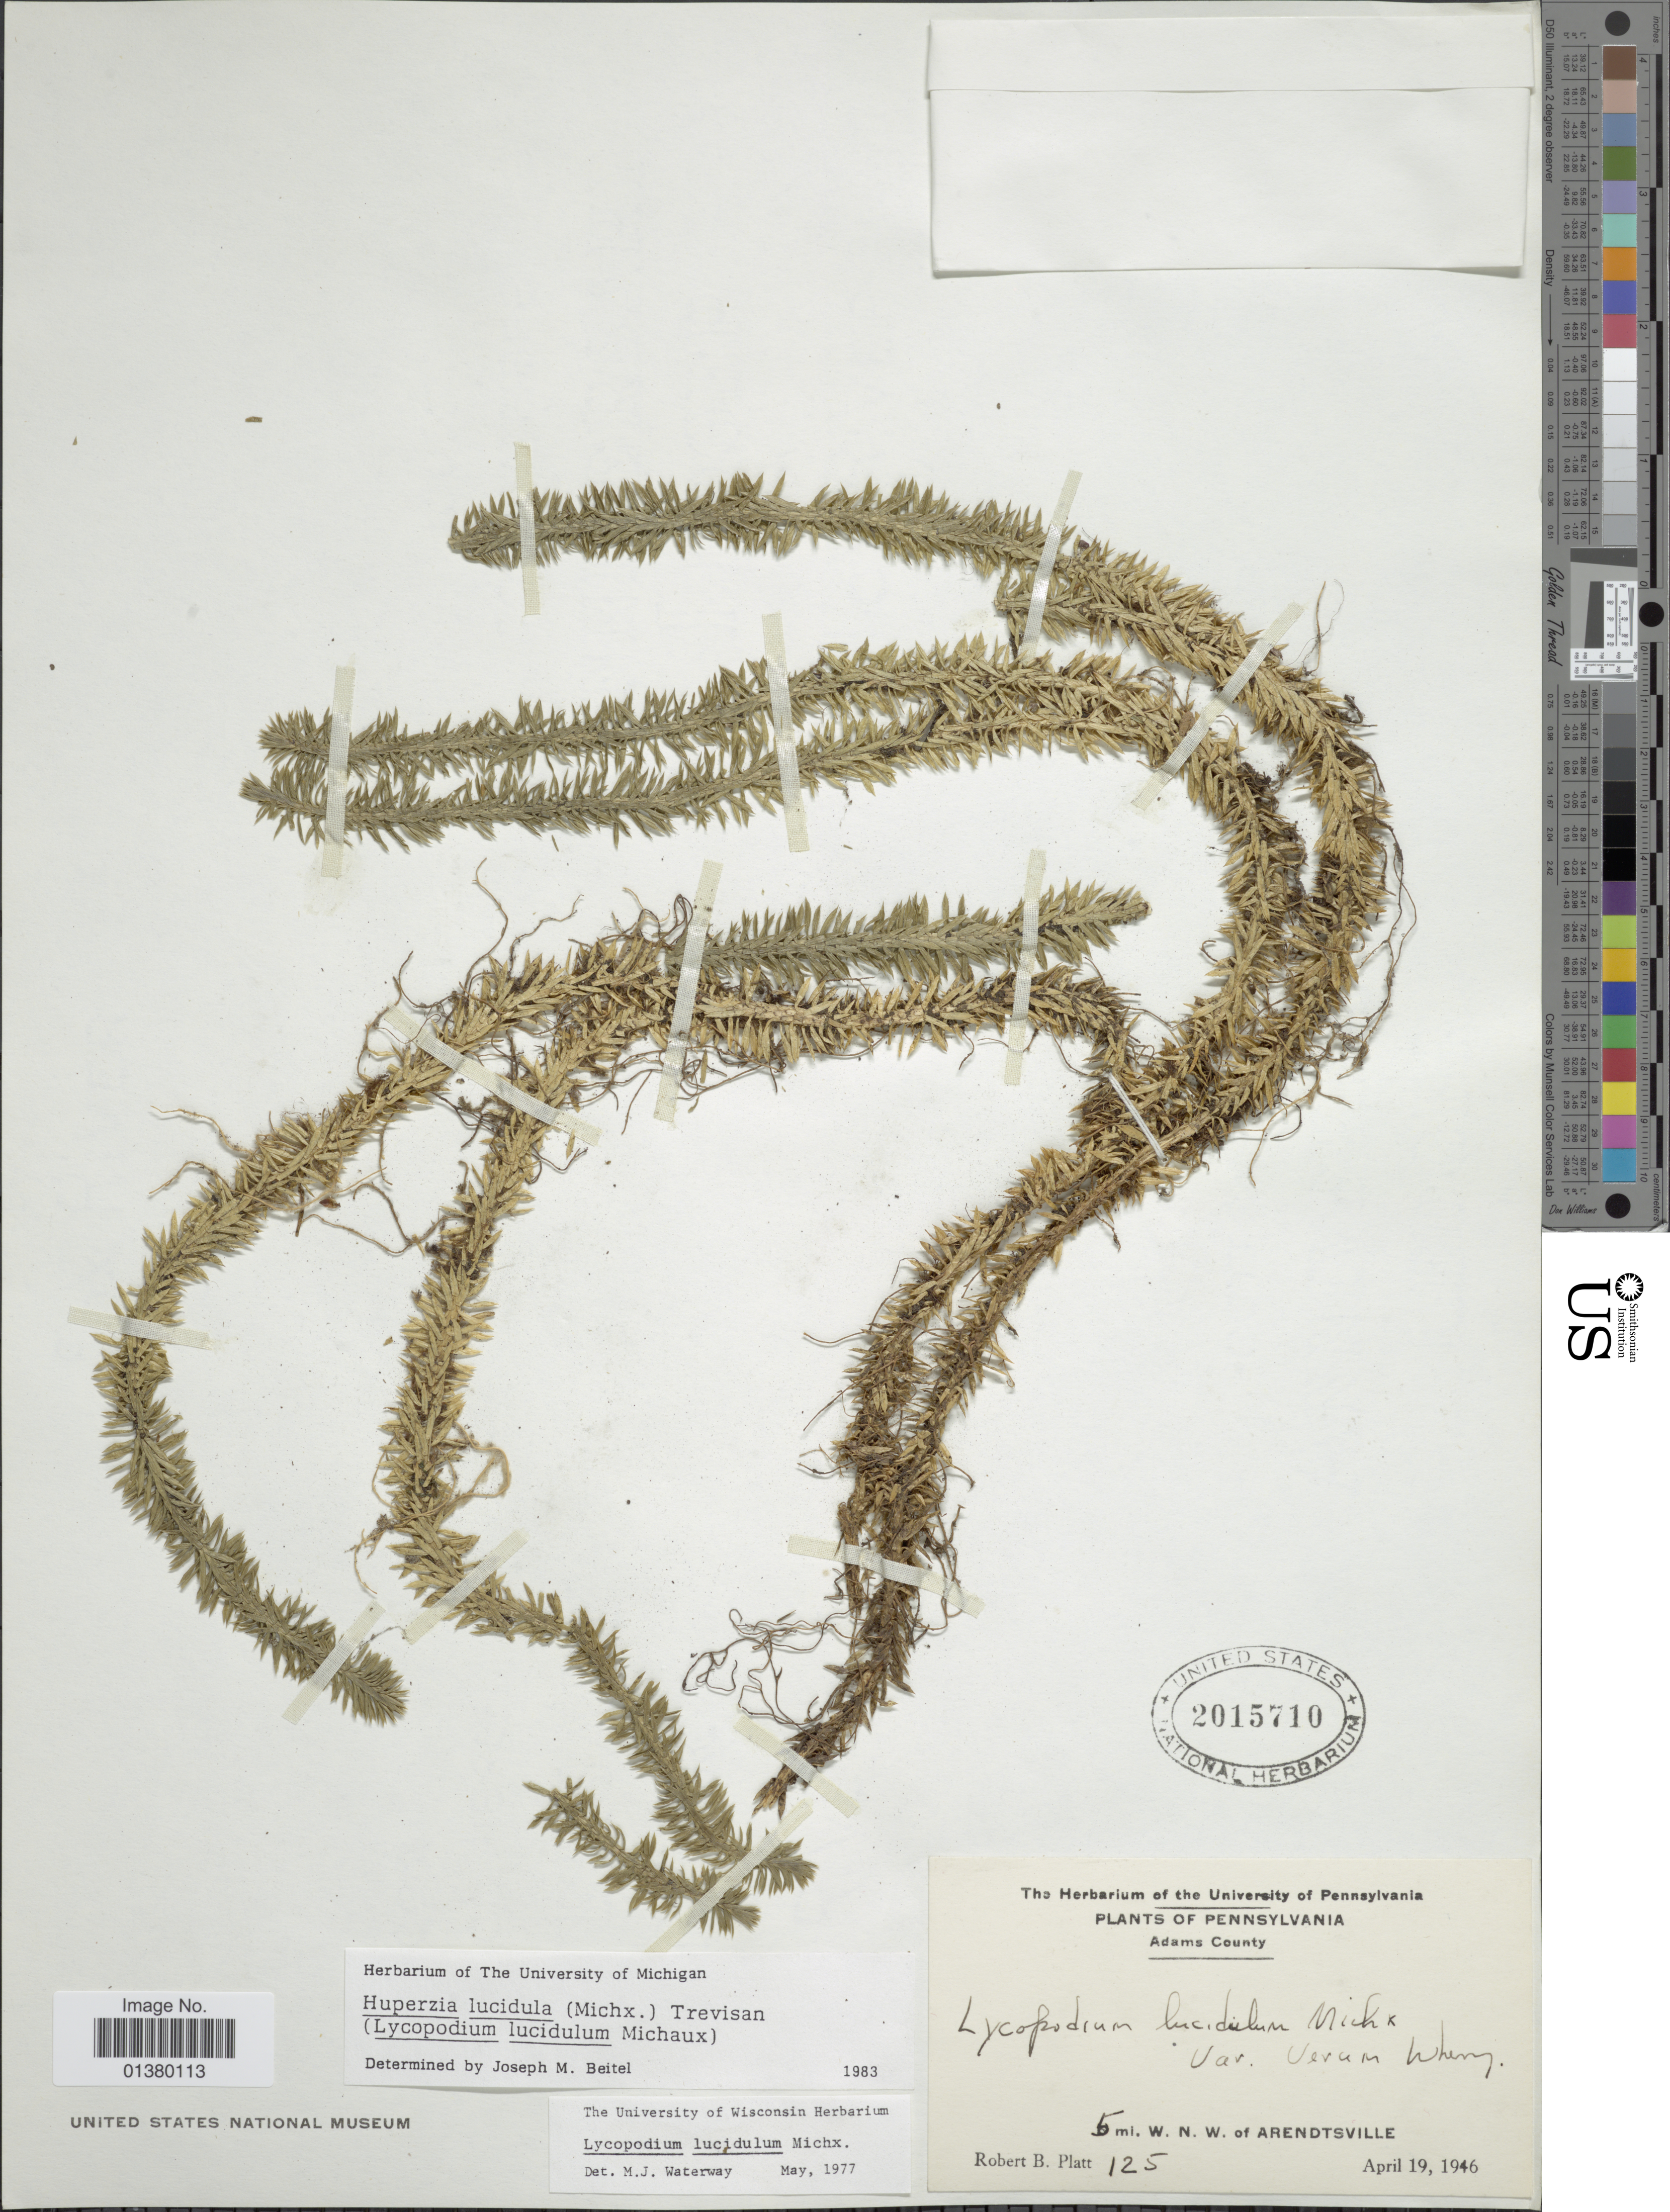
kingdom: Plantae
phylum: Tracheophyta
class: Lycopodiopsida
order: Lycopodiales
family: Lycopodiaceae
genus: Huperzia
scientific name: Huperzia lucidula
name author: (Michx.) Trevis.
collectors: R. Platt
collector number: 125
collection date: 1946-04-19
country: United States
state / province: Pennsylvania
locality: Adams County, 5 mi. W.N.W. of Arendtsville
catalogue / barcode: US 2015710